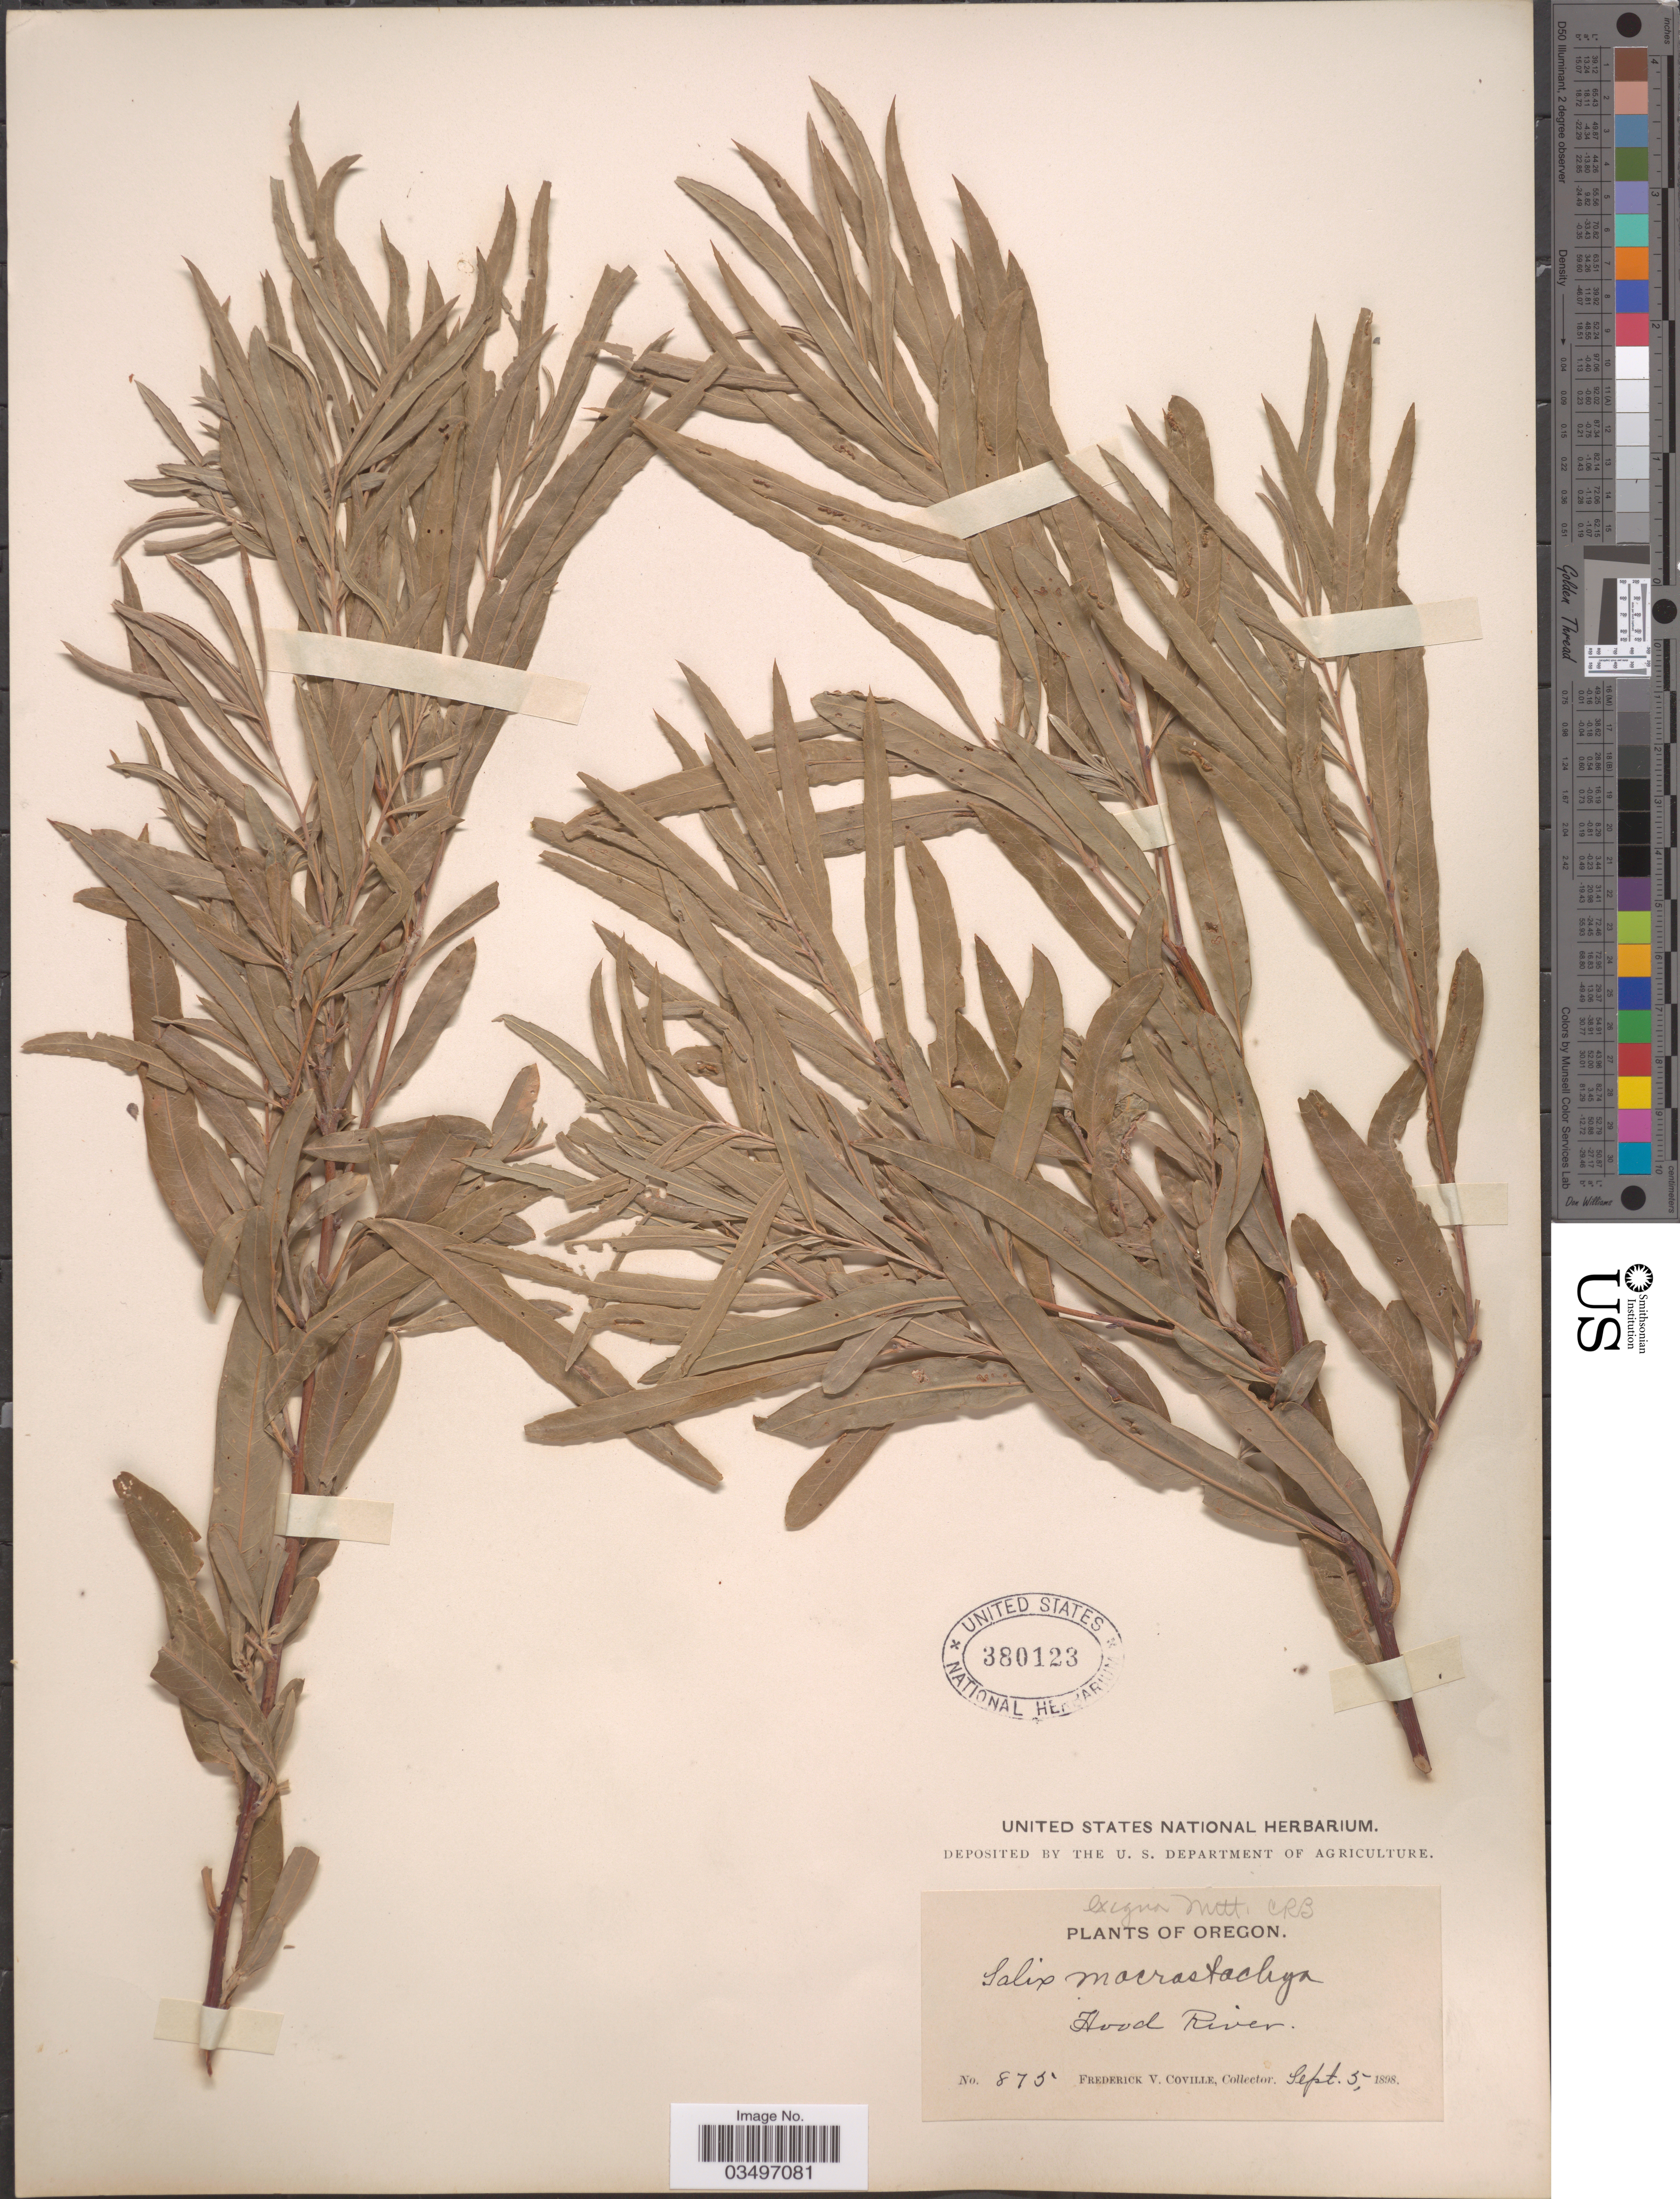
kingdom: Plantae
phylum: Tracheophyta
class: Magnoliopsida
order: Malpighiales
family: Salicaceae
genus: Salix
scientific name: Salix exigua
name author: Nutt.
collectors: F. V. Coville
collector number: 875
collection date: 1898-09-05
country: United States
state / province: Oregon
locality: Hood River.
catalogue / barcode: US 380123